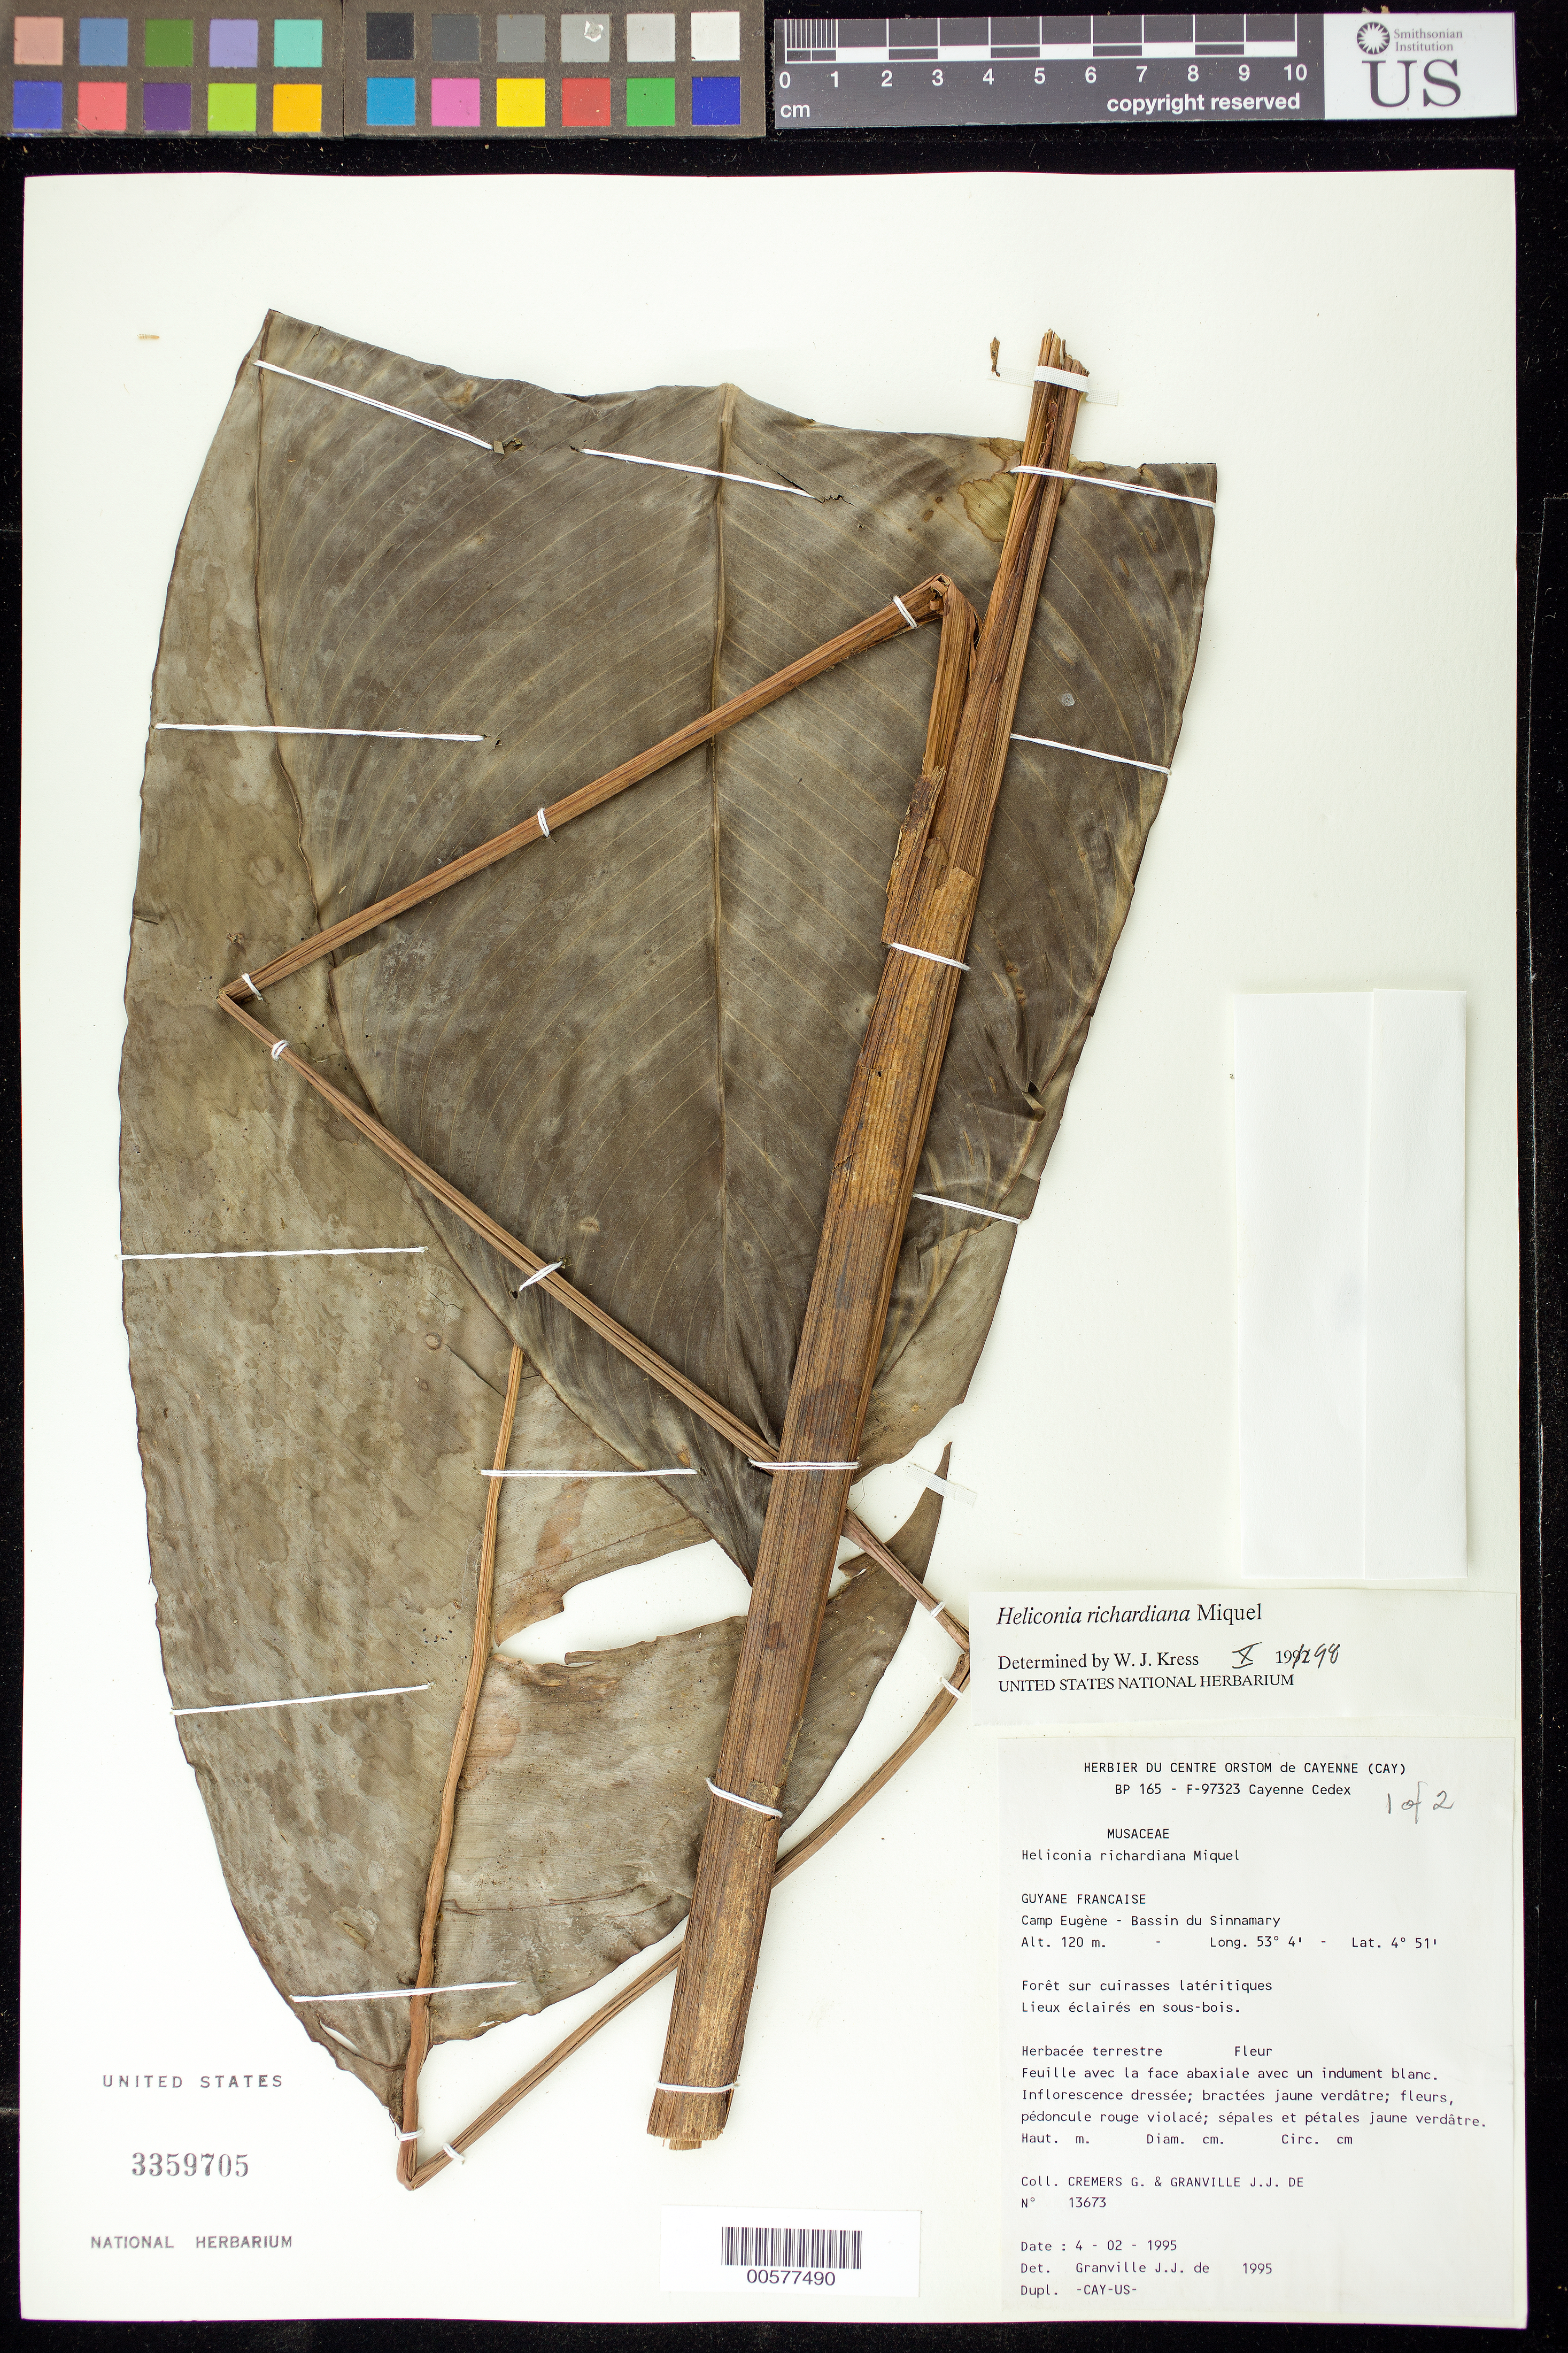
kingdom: Plantae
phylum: Tracheophyta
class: Liliopsida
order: Zingiberales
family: Heliconiaceae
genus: Heliconia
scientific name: Heliconia richardiana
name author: Miq.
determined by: Kress, W. J., (US), Smithsonian Institution - National Museum of Natural History (UNITED STATES)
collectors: G. Cremers & J.-J. de Granville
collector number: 13673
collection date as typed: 4-Feb-95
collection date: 1995-02-04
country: French Guiana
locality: Camp Eugène, Bassin du Sinnamary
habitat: Foret sur cuirasses lateritiques. Lieux eclaires en sous-bois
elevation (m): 120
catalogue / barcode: US 3359705